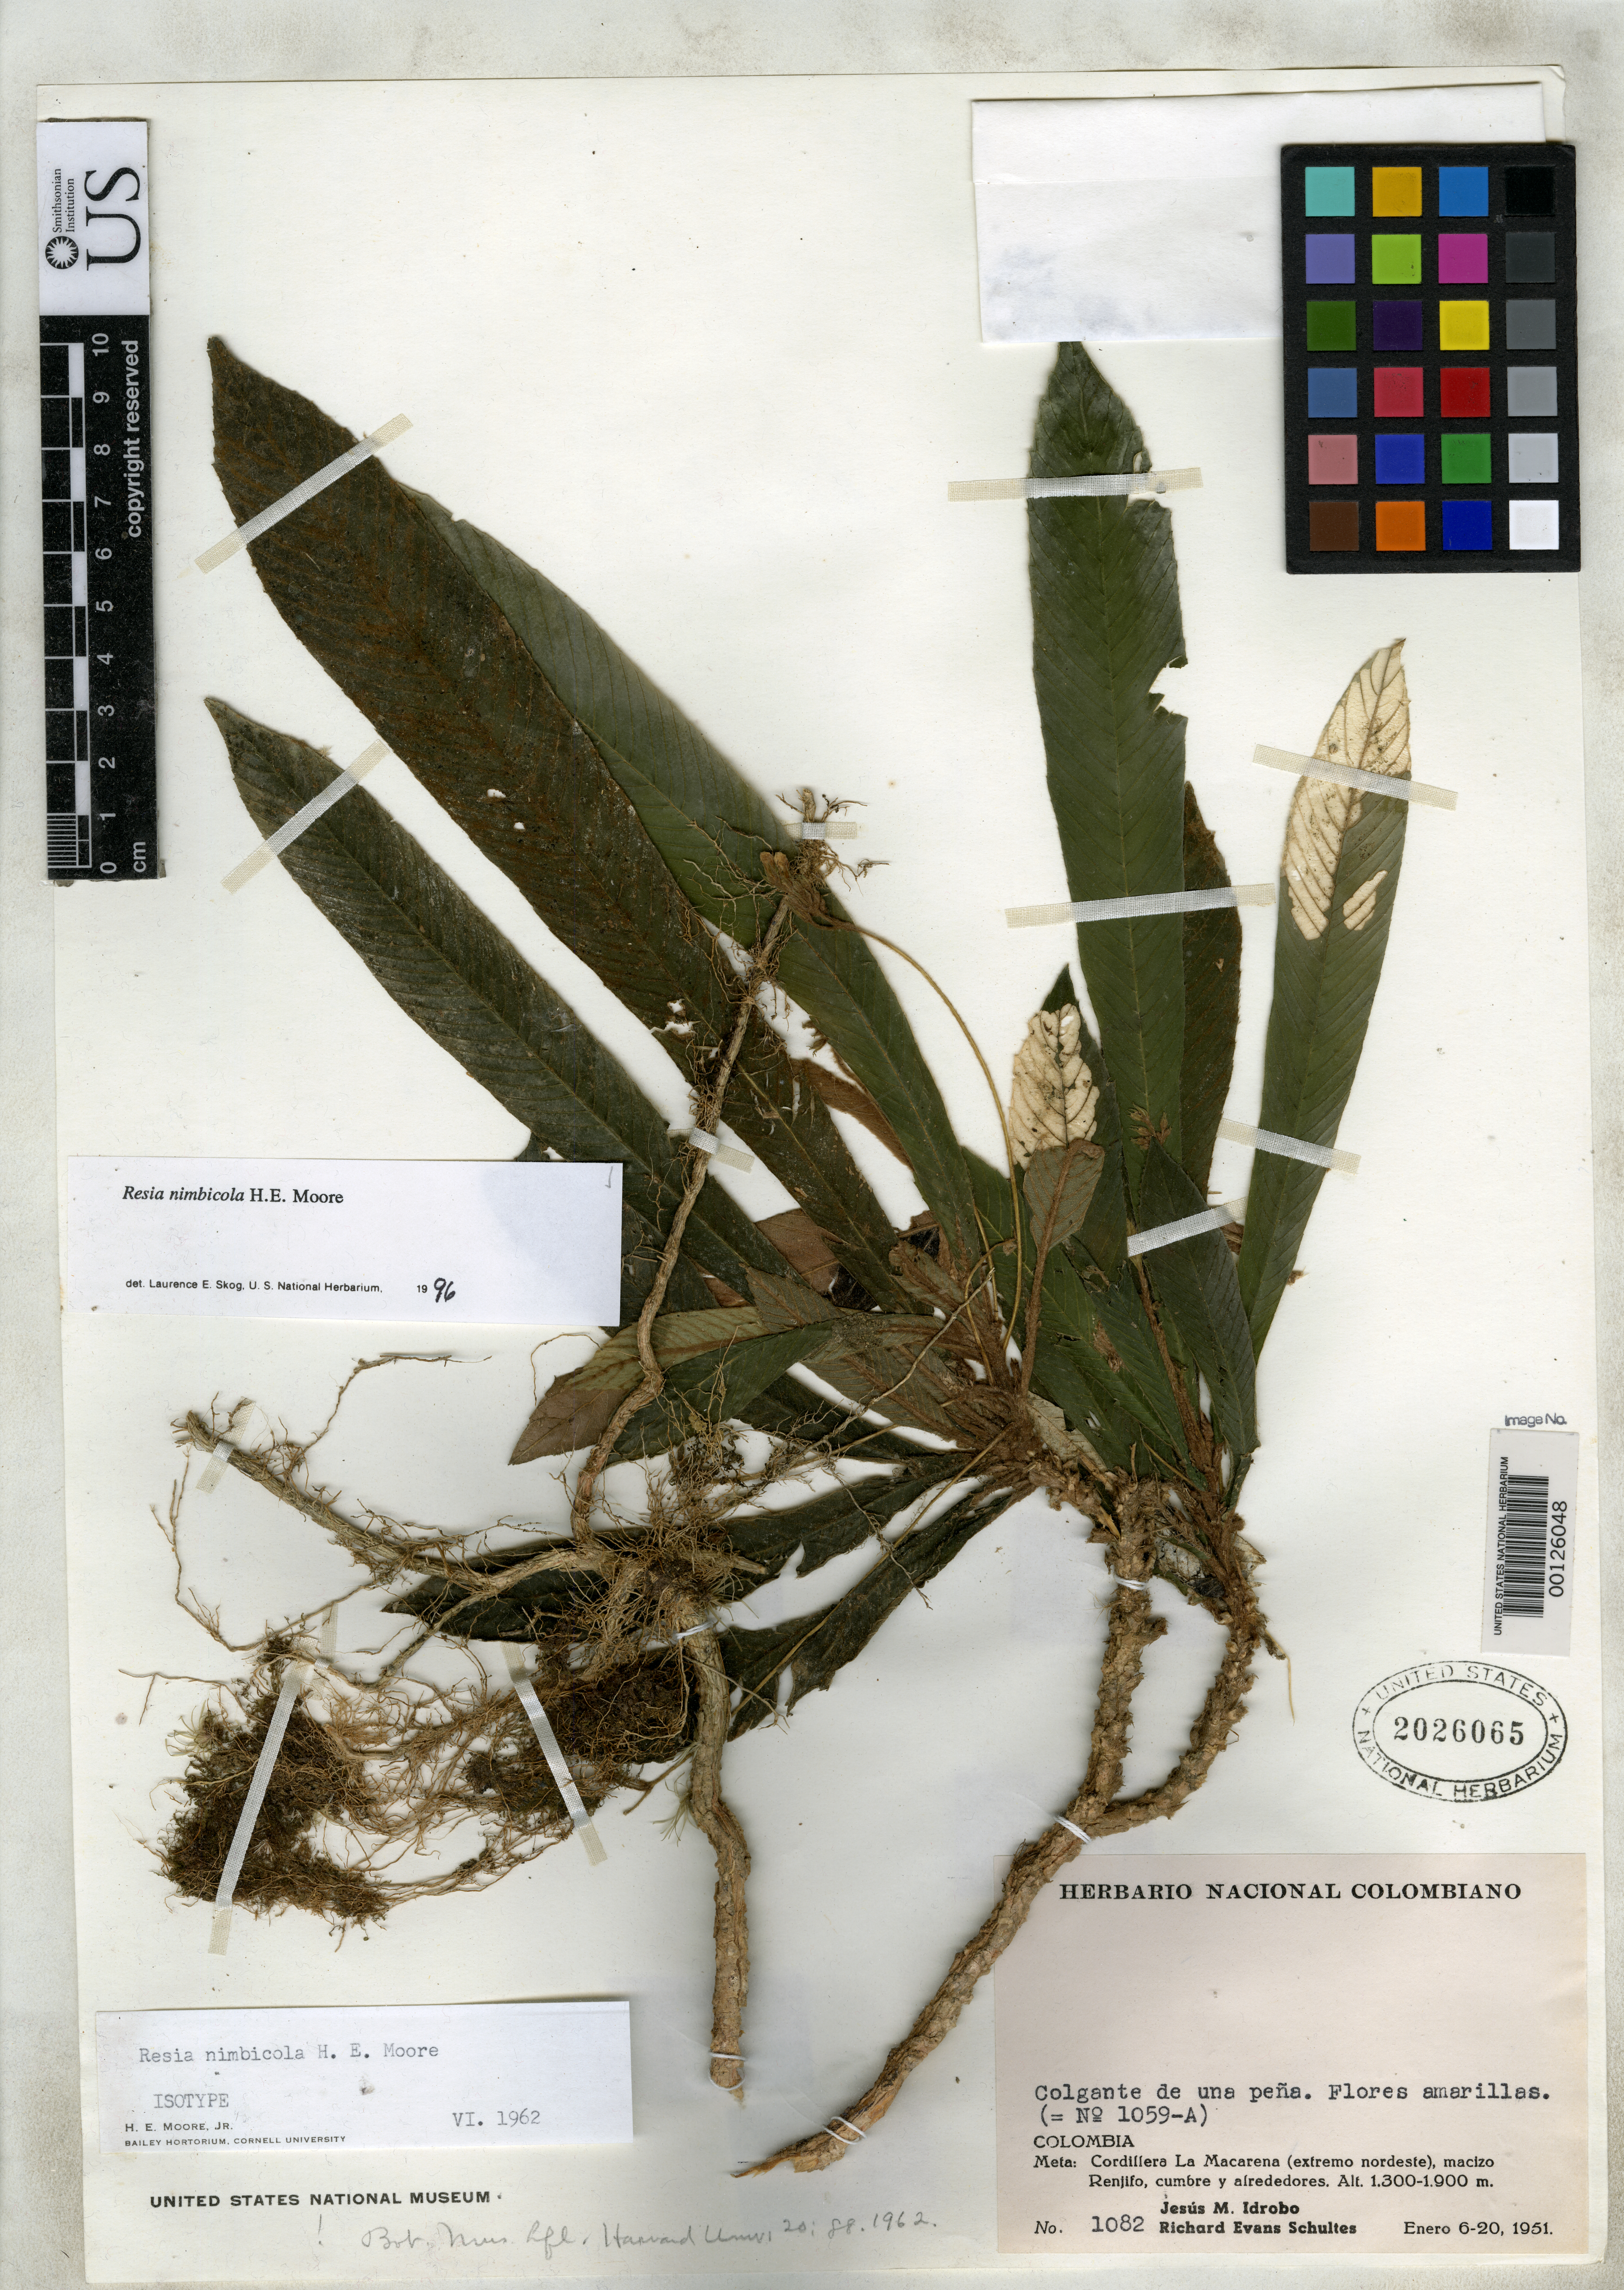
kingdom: Plantae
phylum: Tracheophyta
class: Magnoliopsida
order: Lamiales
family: Gesneriaceae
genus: Resia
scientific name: Resia nimbicola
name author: H.E. Moore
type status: Isotype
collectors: J. M. Idrobo & R. E. Schultes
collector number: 1082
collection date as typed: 06 Jan 1951 to 20 Jan 1951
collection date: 1951-01-06/1951-01-20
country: Colombia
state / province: Meta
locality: Cordillera La Macarena, Macizo Renjifo.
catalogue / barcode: US 2026065